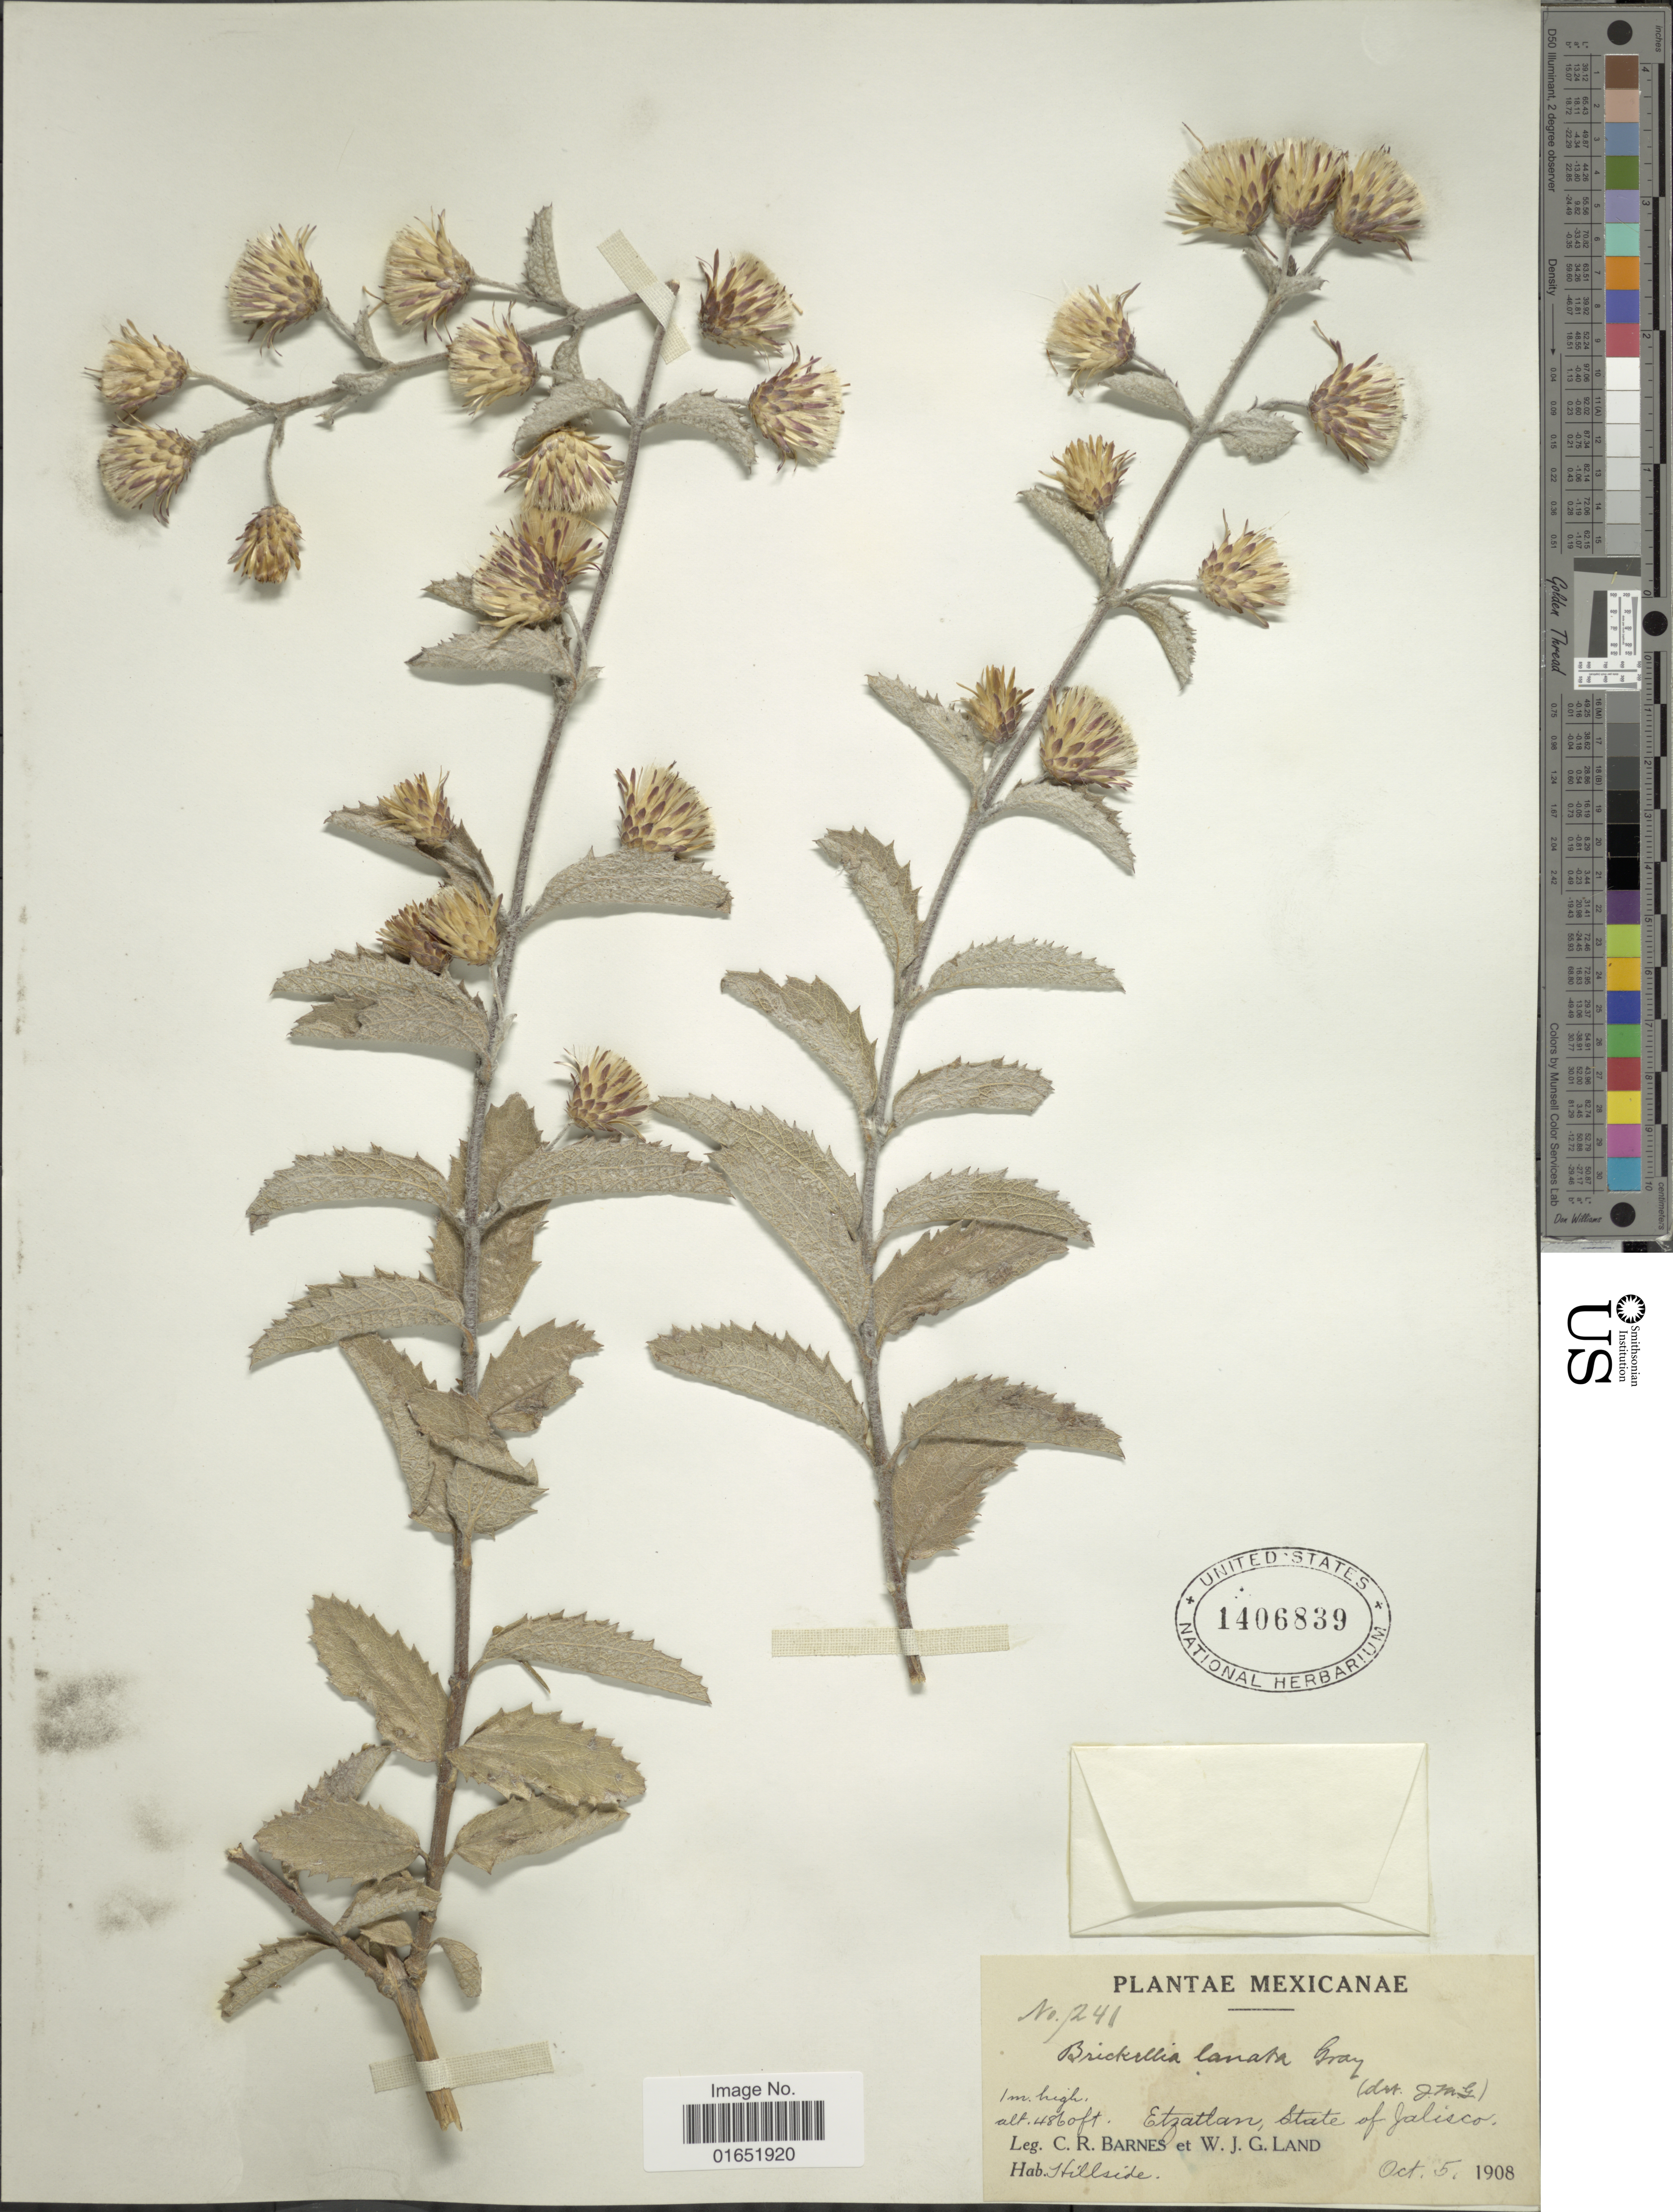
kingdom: Plantae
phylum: Tracheophyta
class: Magnoliopsida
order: Asterales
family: Asteraceae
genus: Brickellia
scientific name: Brickellia lanata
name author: (DC.) A. Gray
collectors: C. R. Barnes & W. J. G. Land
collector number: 241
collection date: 1908-10-05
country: Mexico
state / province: Jalisco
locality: Etzatlan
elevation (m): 1481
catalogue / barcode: US 1406839